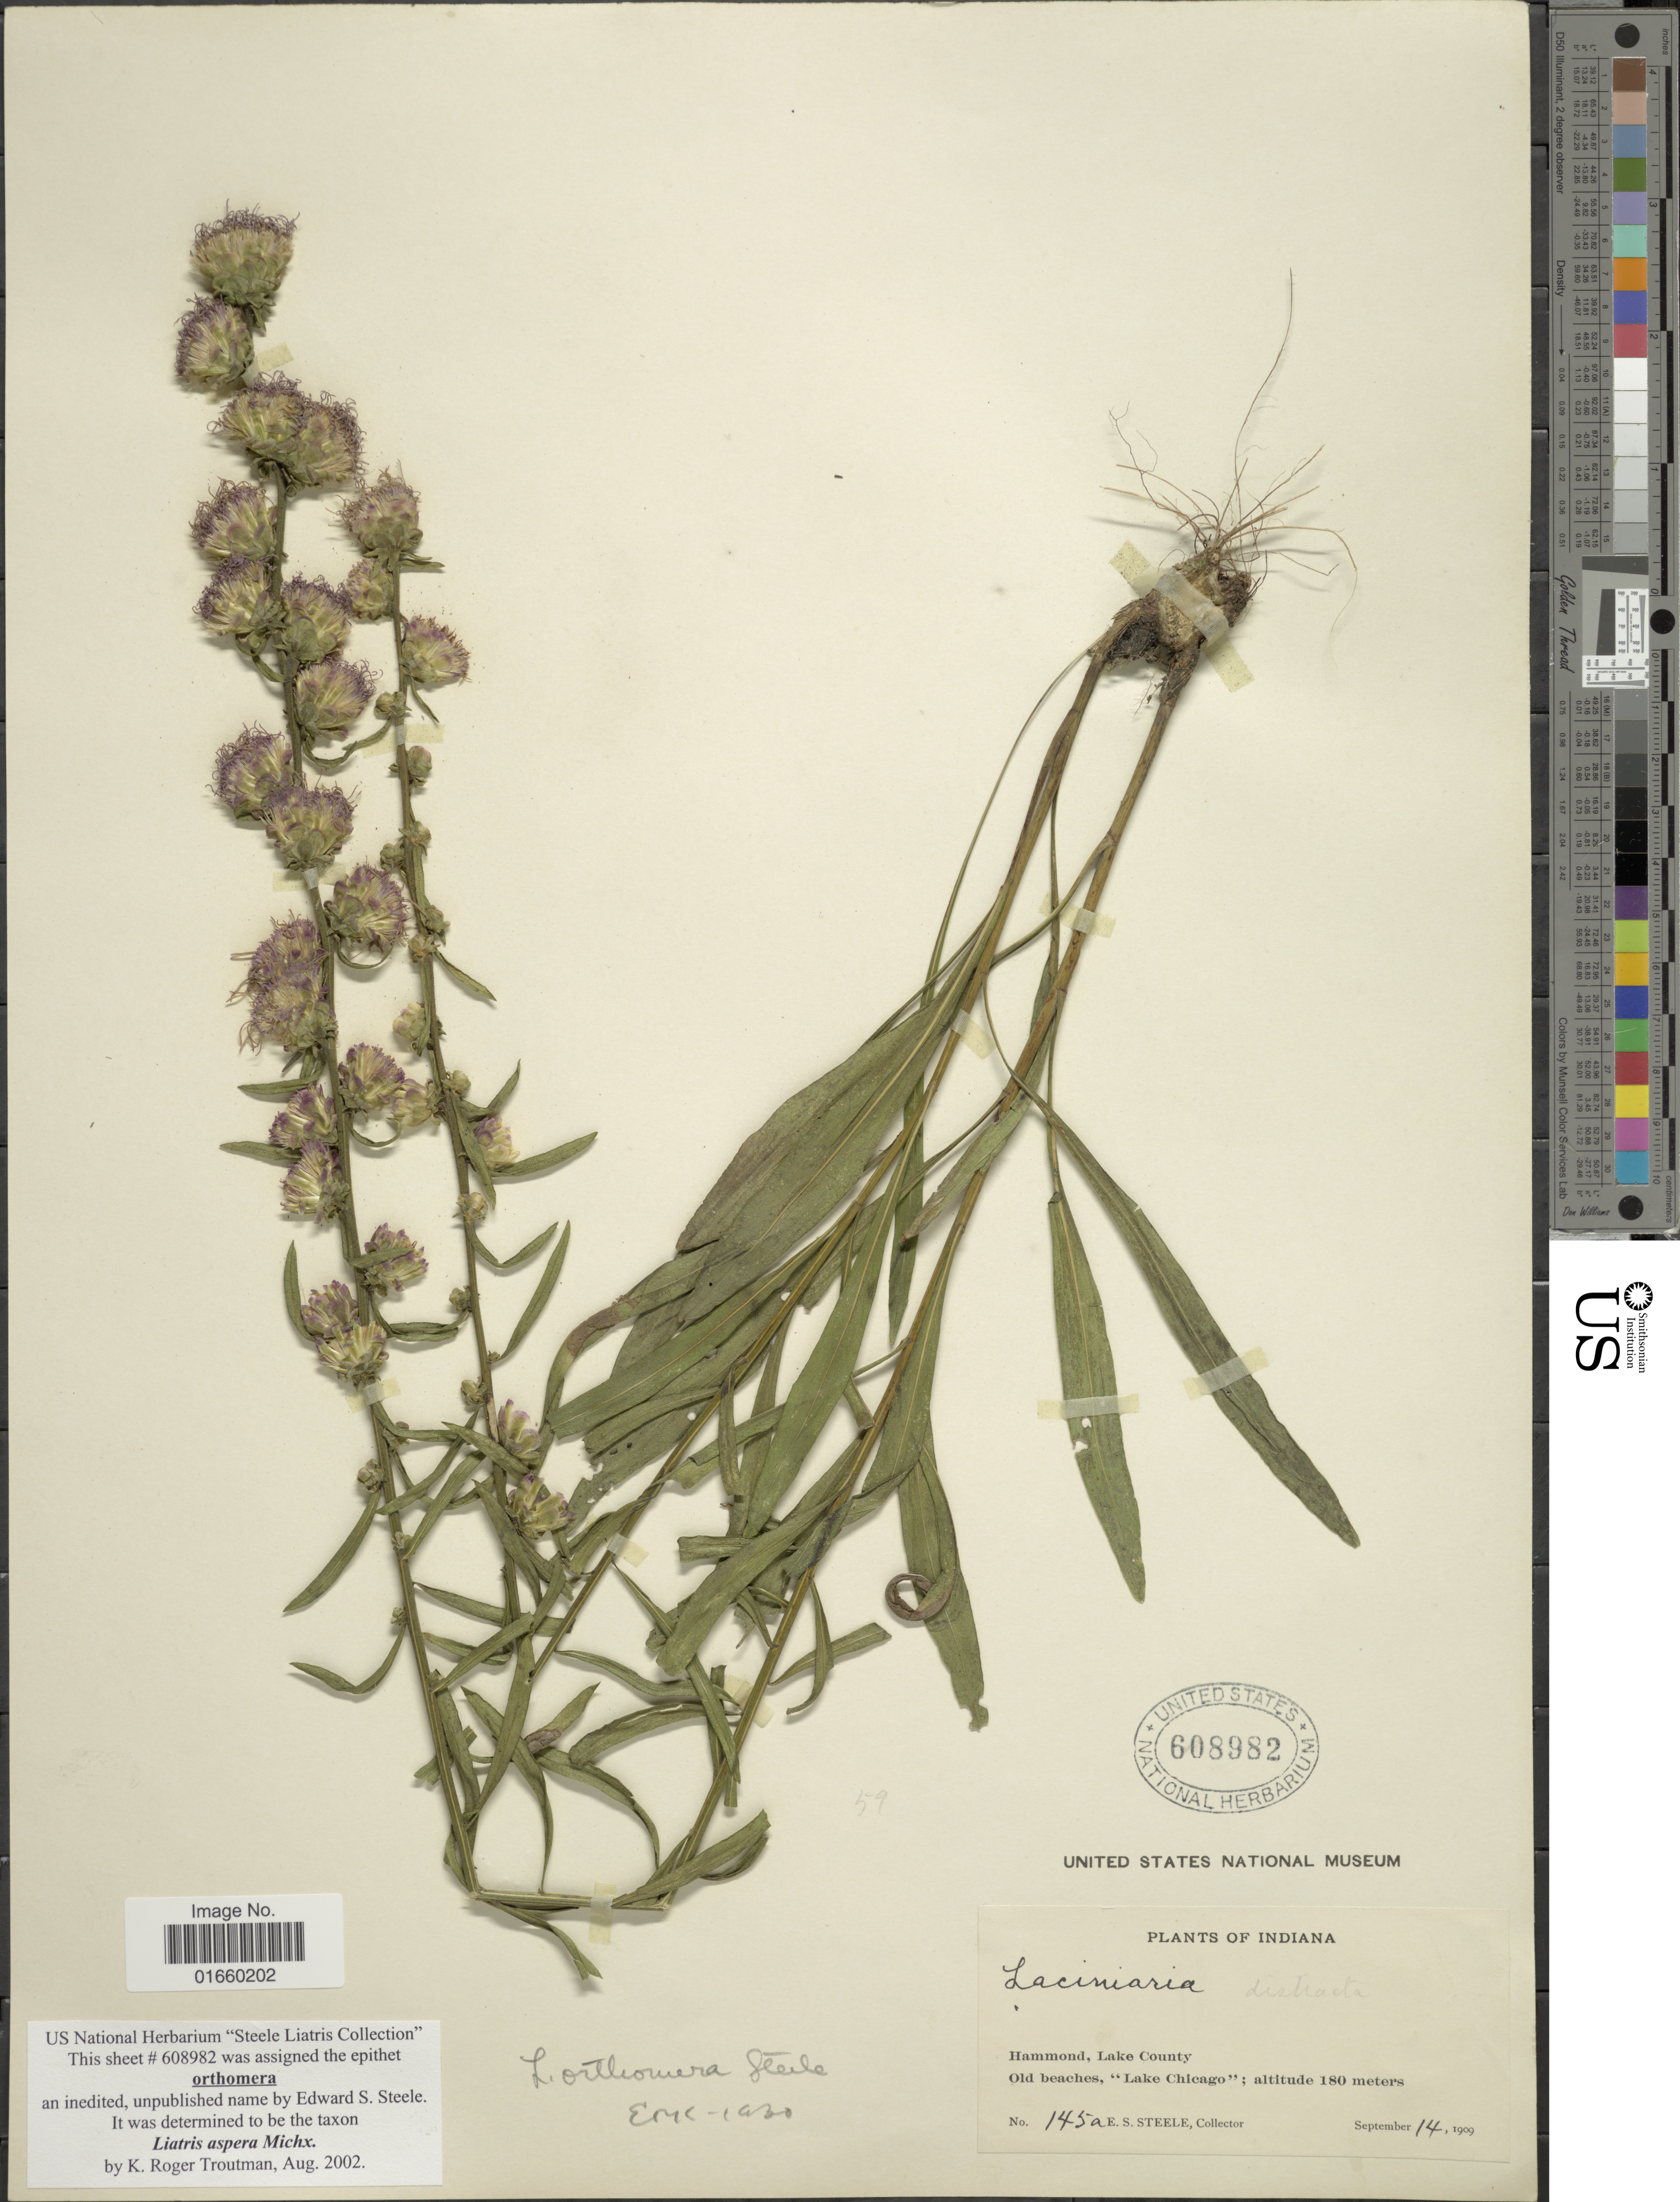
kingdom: Plantae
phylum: Tracheophyta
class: Magnoliopsida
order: Asterales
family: Asteraceae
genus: Liatris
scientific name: Liatris aspera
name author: Michx.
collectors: E. Steele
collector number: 145a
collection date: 1909-09-14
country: United States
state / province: Indiana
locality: Hammond, Lake County, Old beaches, "Lake Chicago"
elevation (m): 180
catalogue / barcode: US 608982